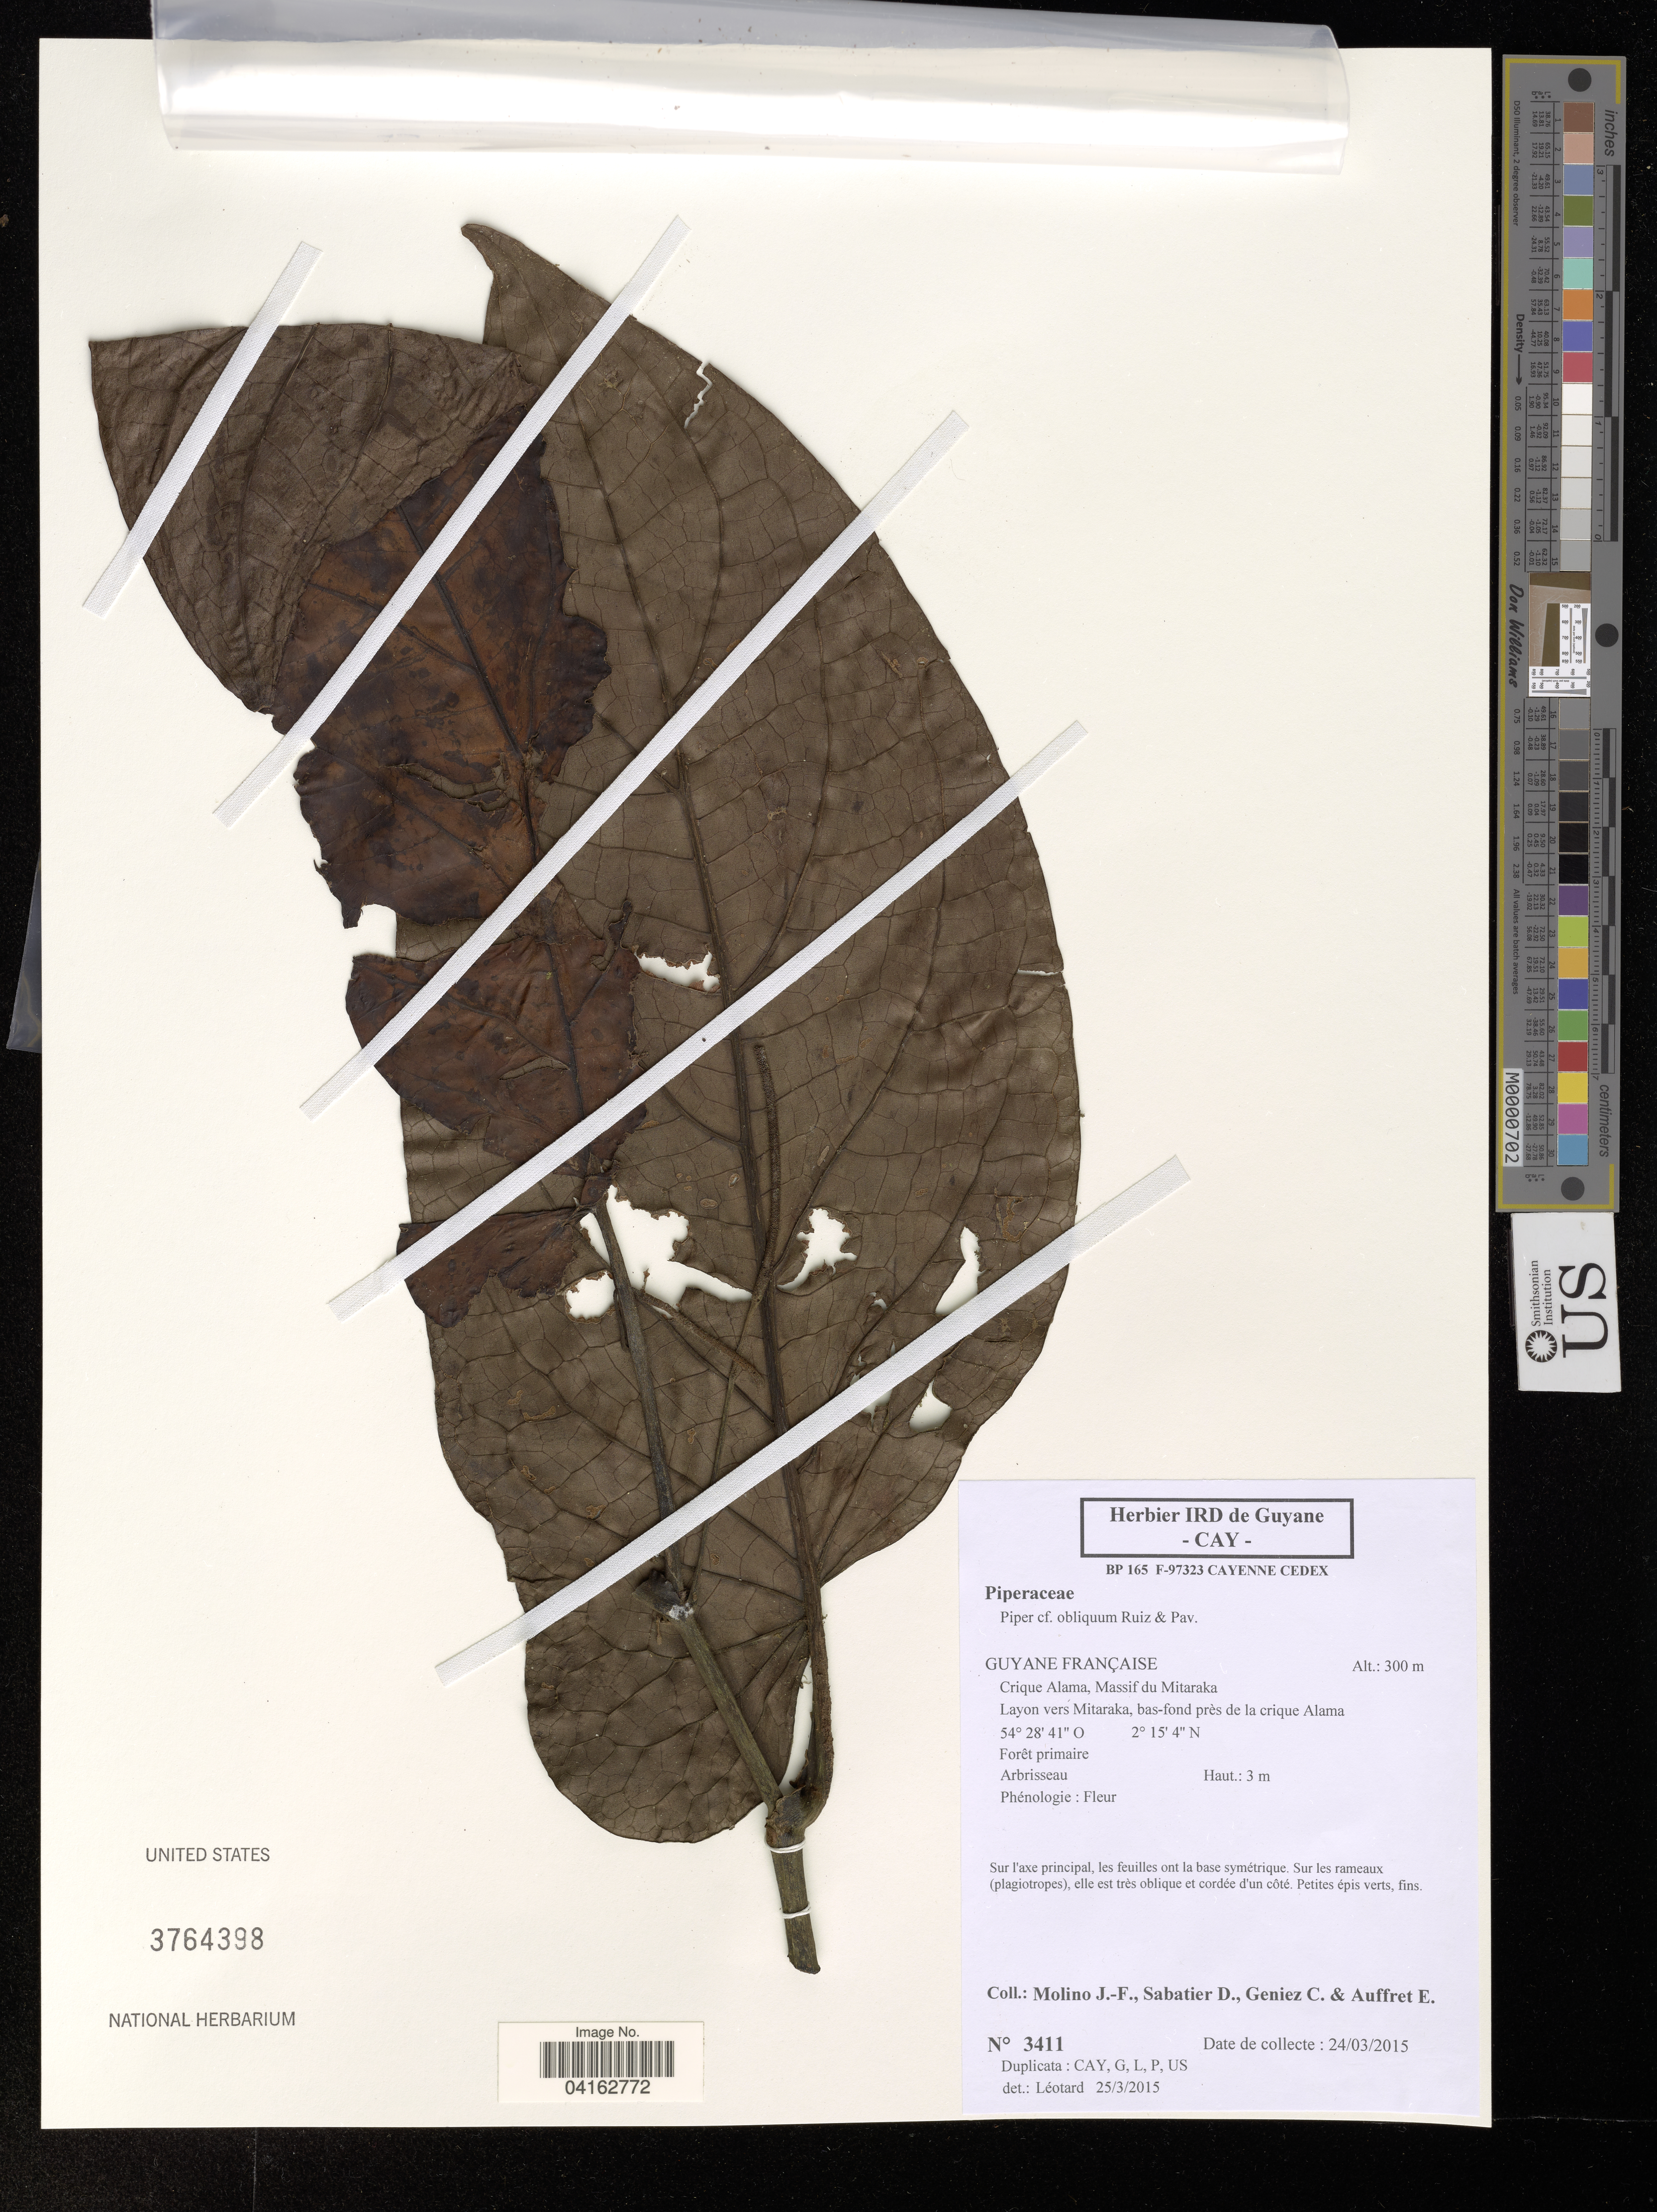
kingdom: Plantae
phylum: Tracheophyta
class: Magnoliopsida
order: Piperales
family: Piperaceae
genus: Piper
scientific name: Piper obliquum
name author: Ruiz & Pav.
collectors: J. Molino, D. Sabatier, C. Geniez & E. Auffret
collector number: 3411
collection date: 2015-03-24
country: French Guiana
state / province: Cayenne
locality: Crique Alama, Massif du Mitaraka. Layon vers Mitaraka, bas-fond près de la crique Alama.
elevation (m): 300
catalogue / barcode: US 3764398